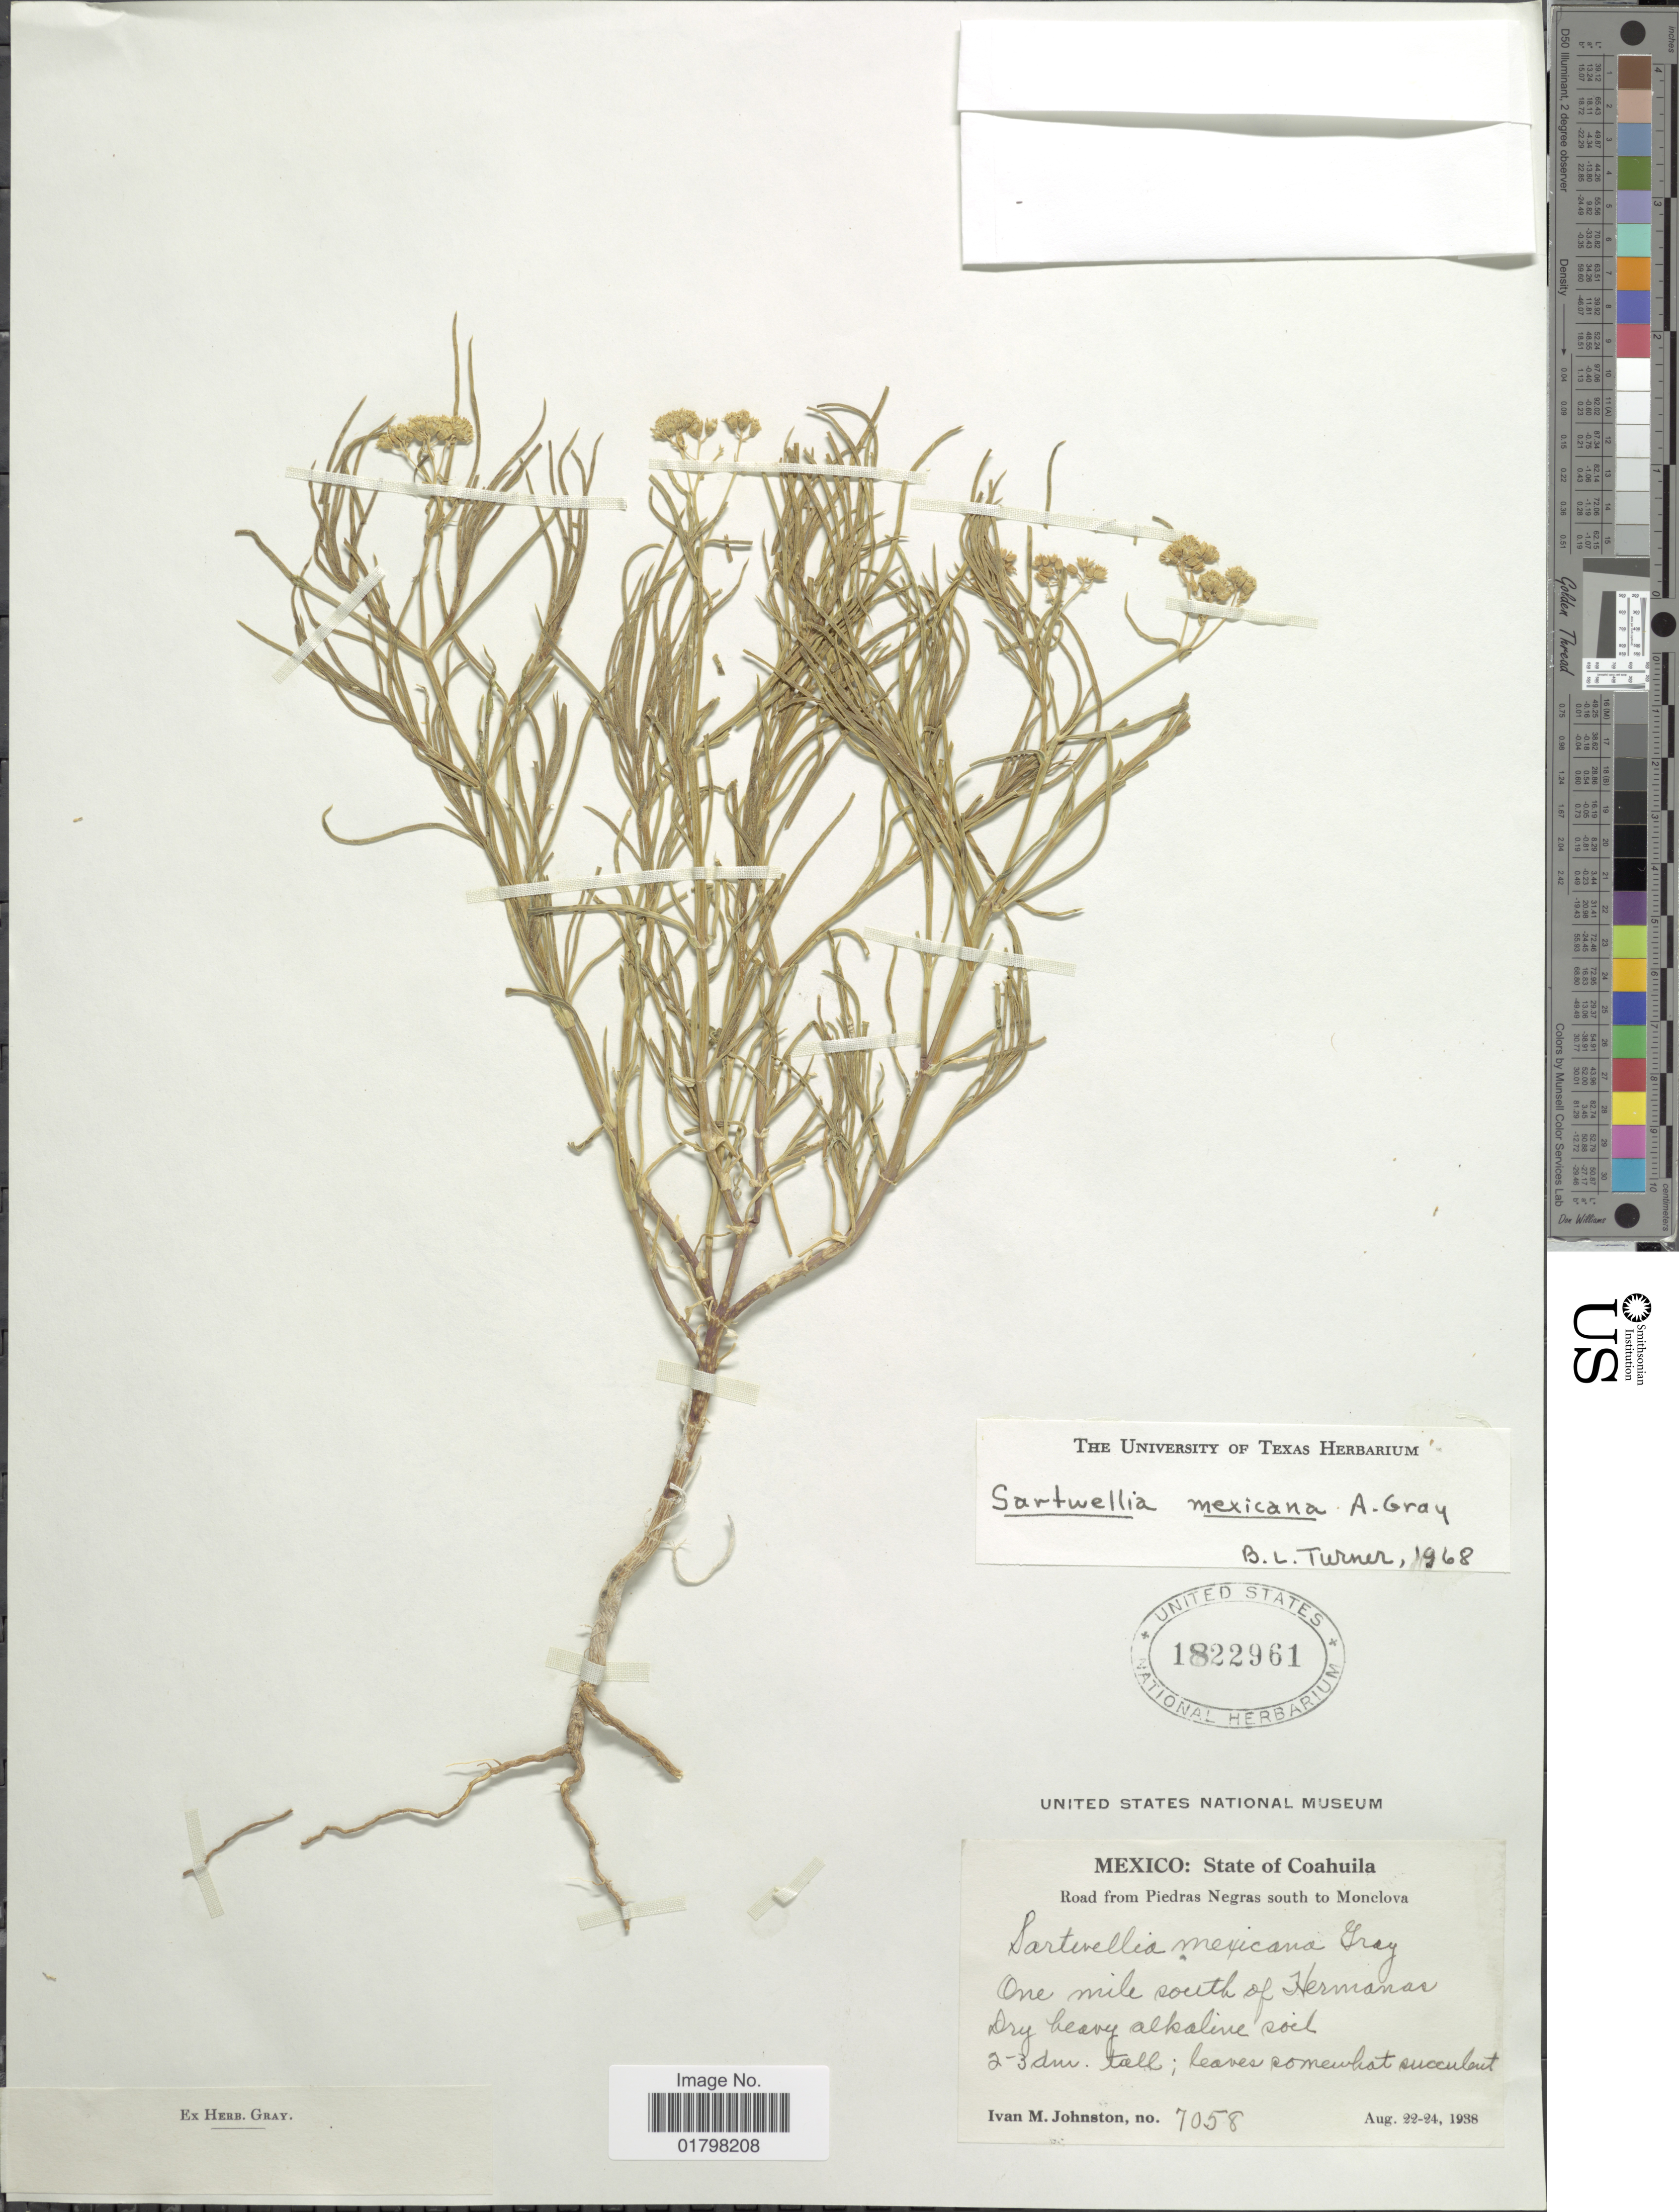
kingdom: Plantae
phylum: Tracheophyta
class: Magnoliopsida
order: Asterales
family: Asteraceae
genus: Sartwellia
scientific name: Sartwellia mexicana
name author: A. Gray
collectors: I.M. Johnston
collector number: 7058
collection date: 1938-08-22/1938-08-24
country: Mexico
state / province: Coahuila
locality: State of Coahuila. Road from Piedras Negras south to Monclova. One mile south of Hermanas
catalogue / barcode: US 1822961